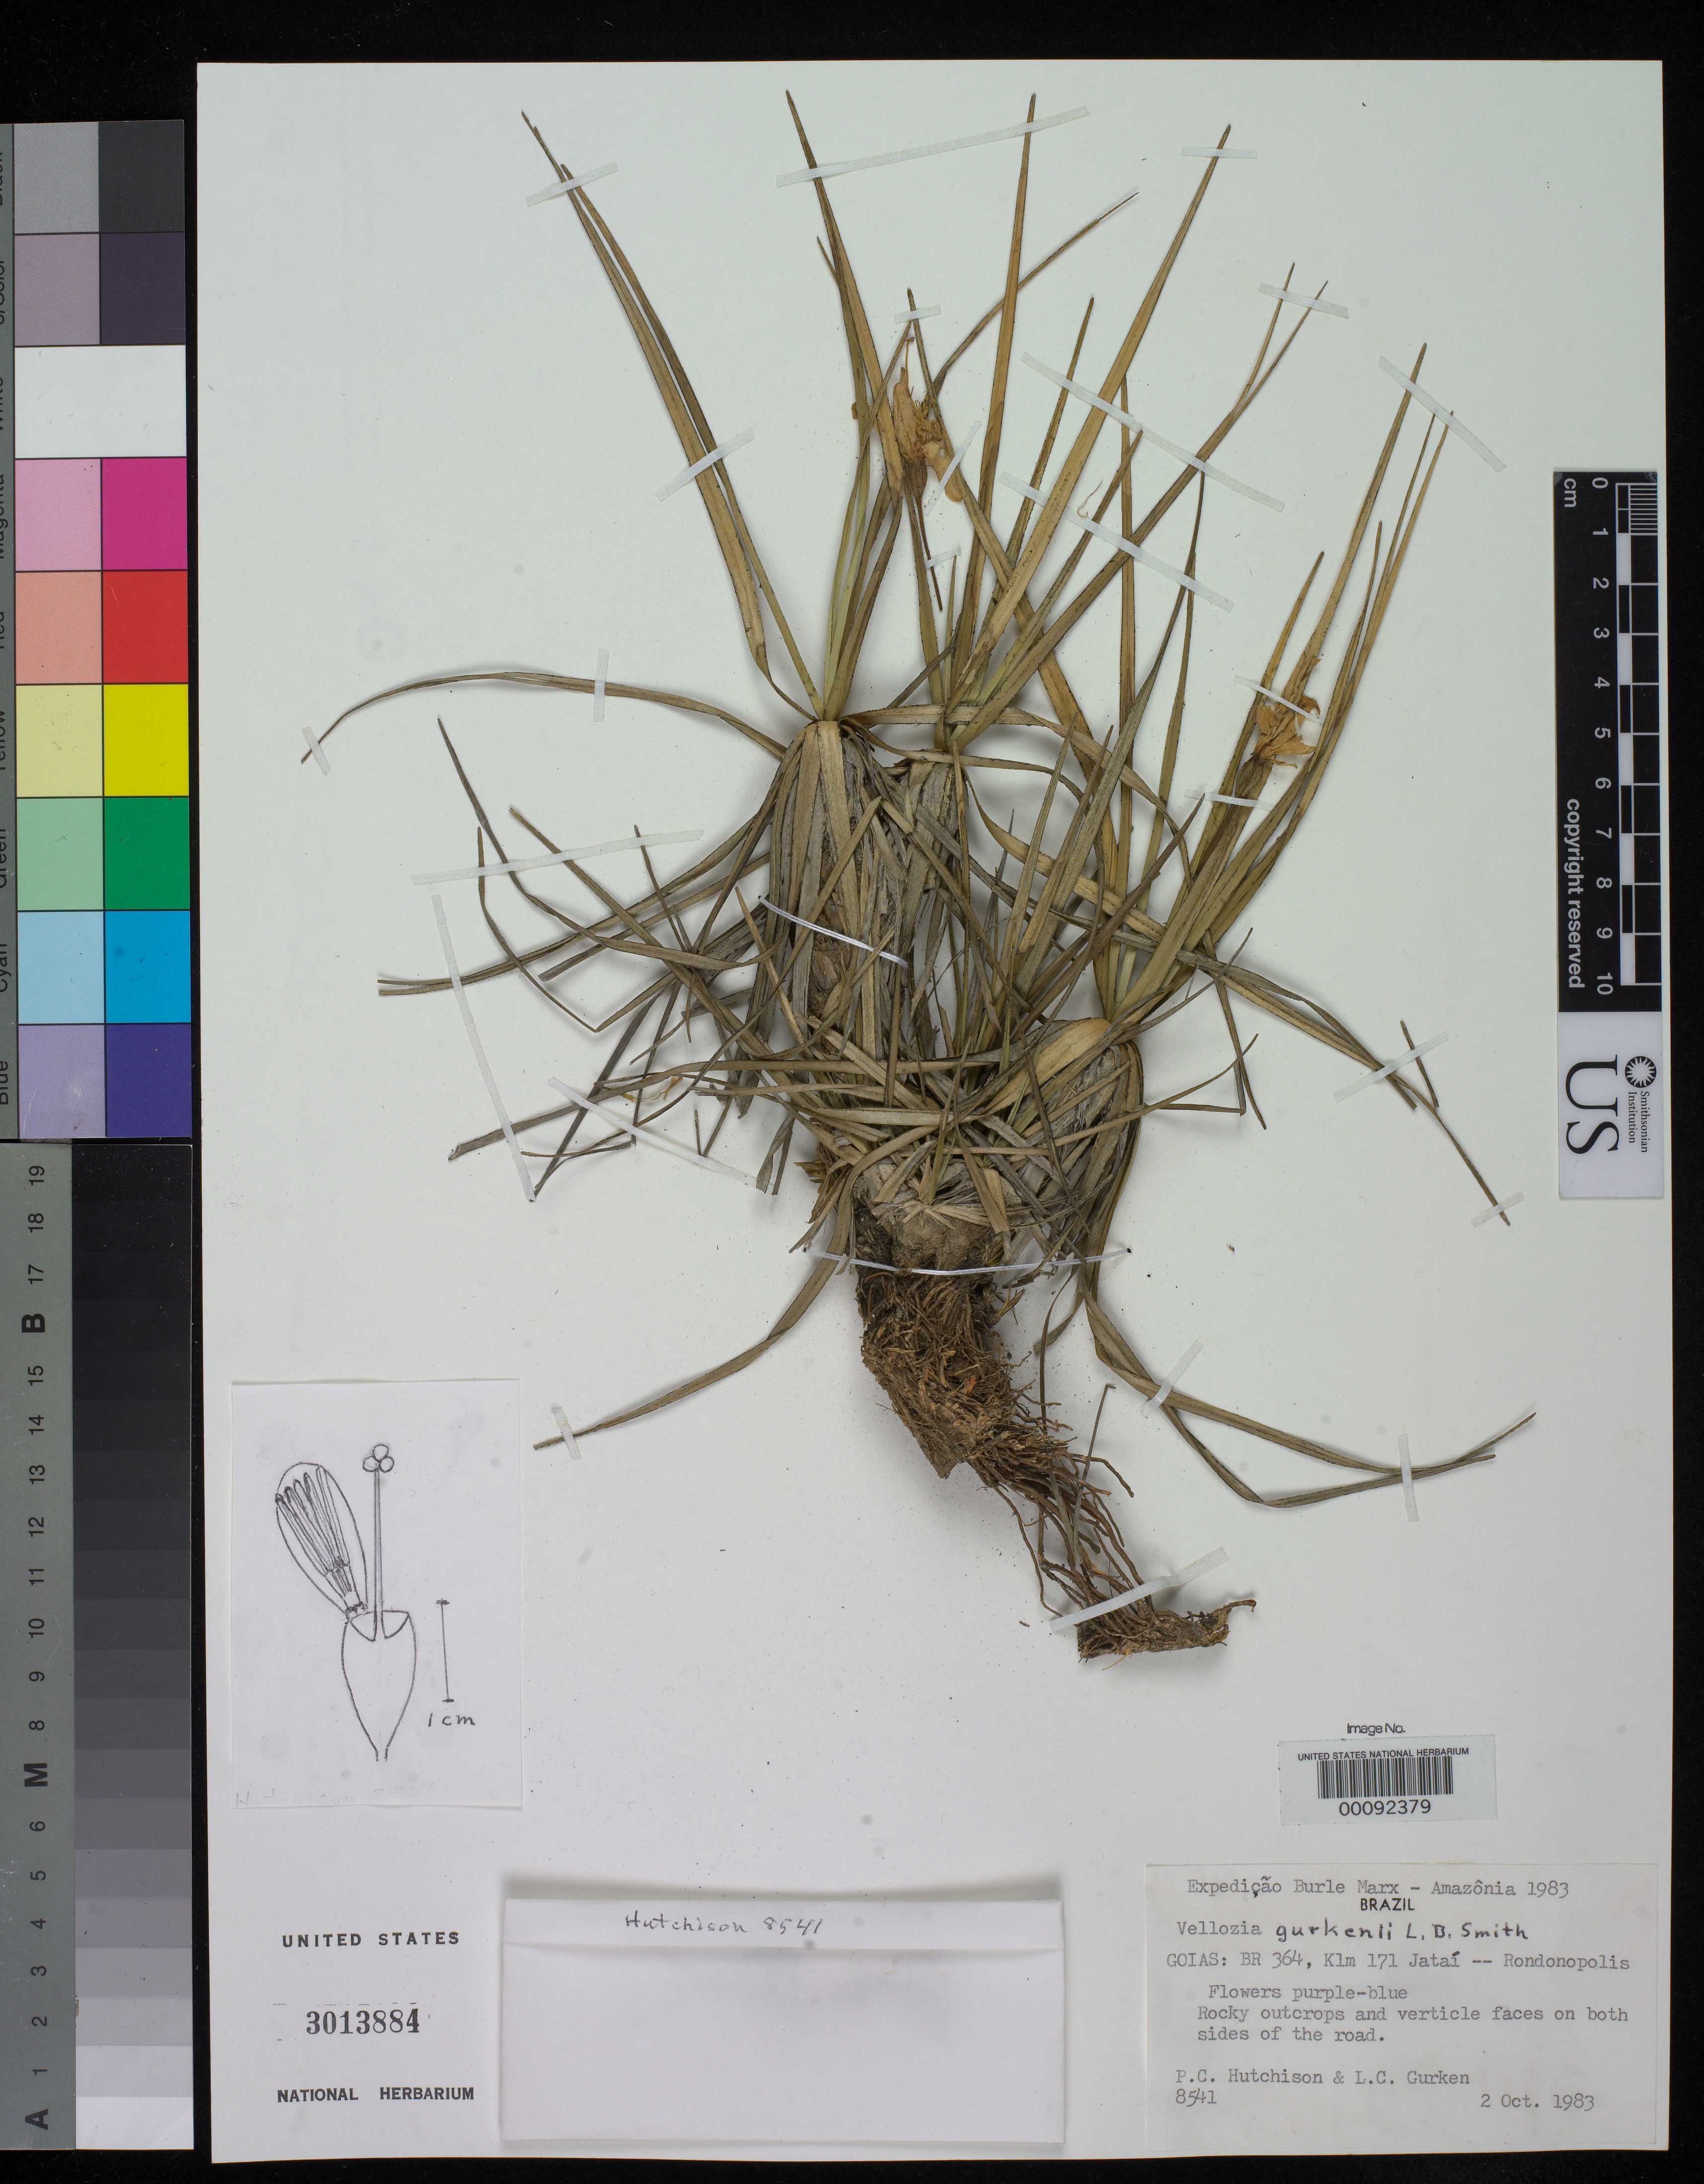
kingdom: Plantae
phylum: Tracheophyta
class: Liliopsida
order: Pandanales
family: Velloziaceae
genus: Vellozia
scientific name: Vellozia gurkenii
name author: L.B. Sm.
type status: Holotype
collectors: P. C. Hutchison & L. Gurken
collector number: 8541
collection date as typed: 02 Oct 1983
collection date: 1983-10-02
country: Brazil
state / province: Goiás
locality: Vargem Grande, BR364, km 171 Jatai - Rondonopolis.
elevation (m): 790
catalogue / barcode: US 3013884